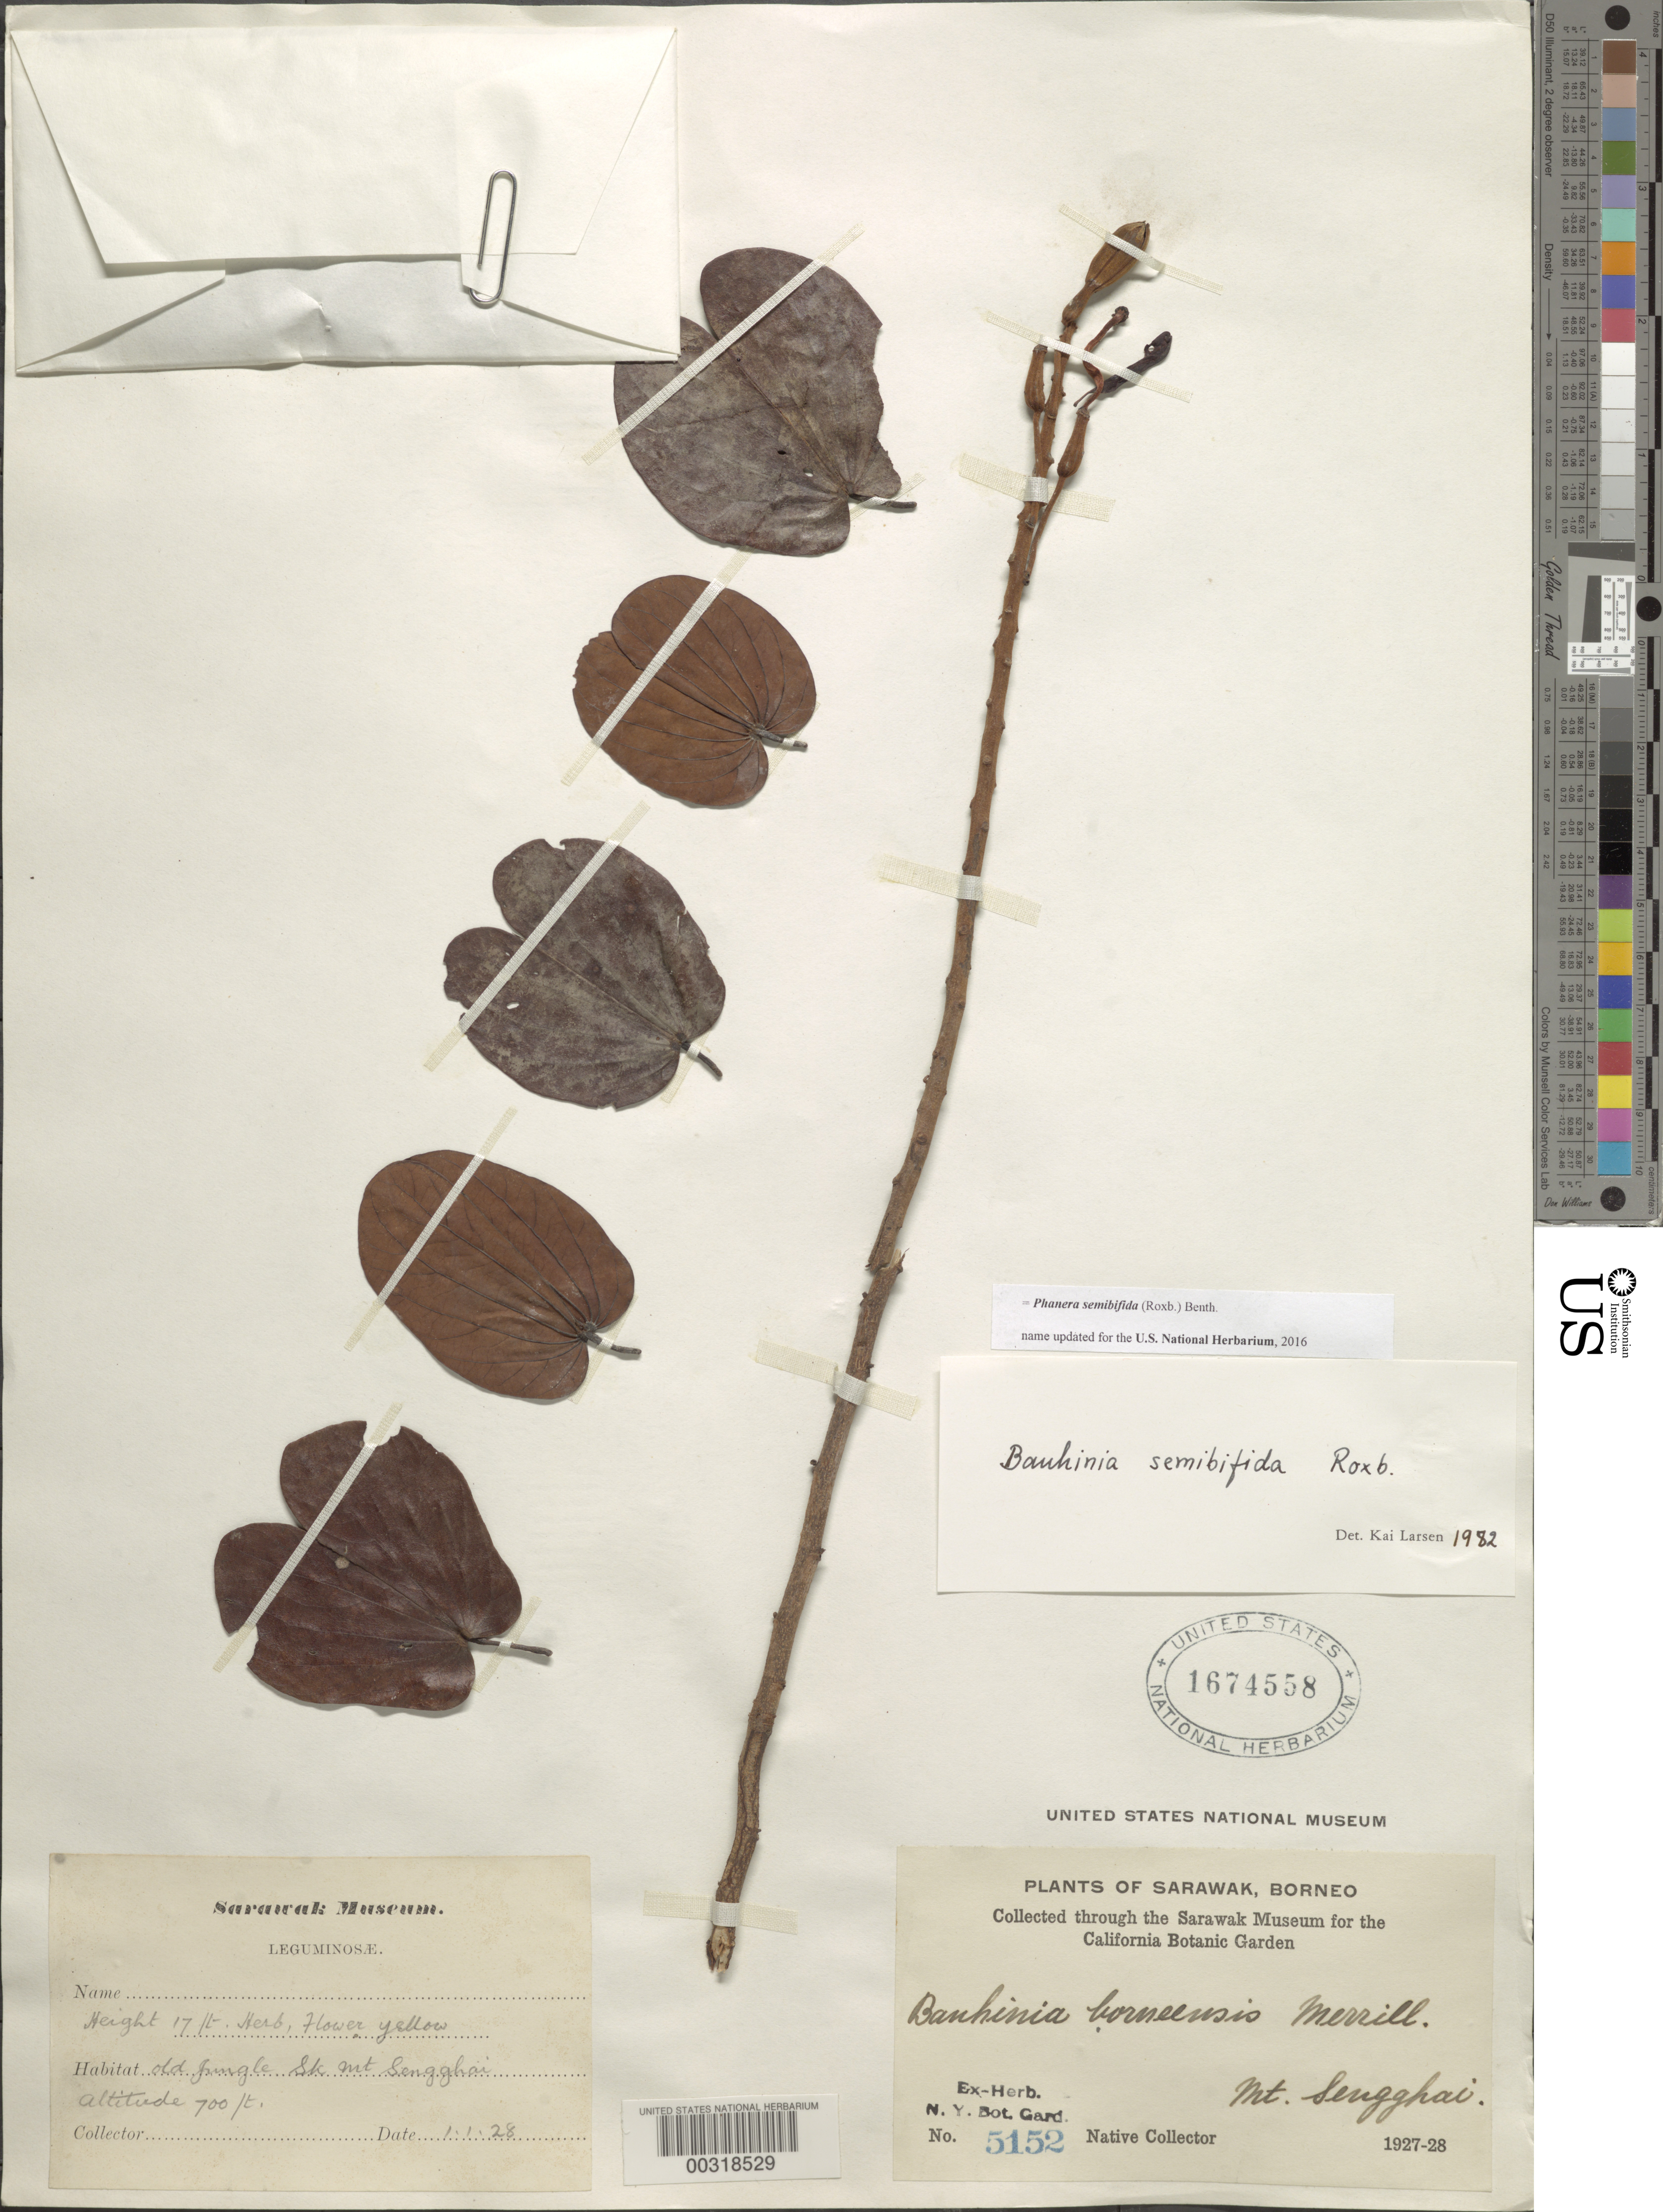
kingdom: Plantae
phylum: Tracheophyta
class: Magnoliopsida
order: Fabales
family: Fabaceae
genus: Phanera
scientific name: Phanera semibifida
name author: (Roxb.) Benth.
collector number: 5152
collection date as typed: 1927 to -- -- 1928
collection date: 1927/1928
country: Malaysia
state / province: Sarawak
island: Borneo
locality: Mt. sengghai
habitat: Old jungle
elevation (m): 213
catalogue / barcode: US 1674558